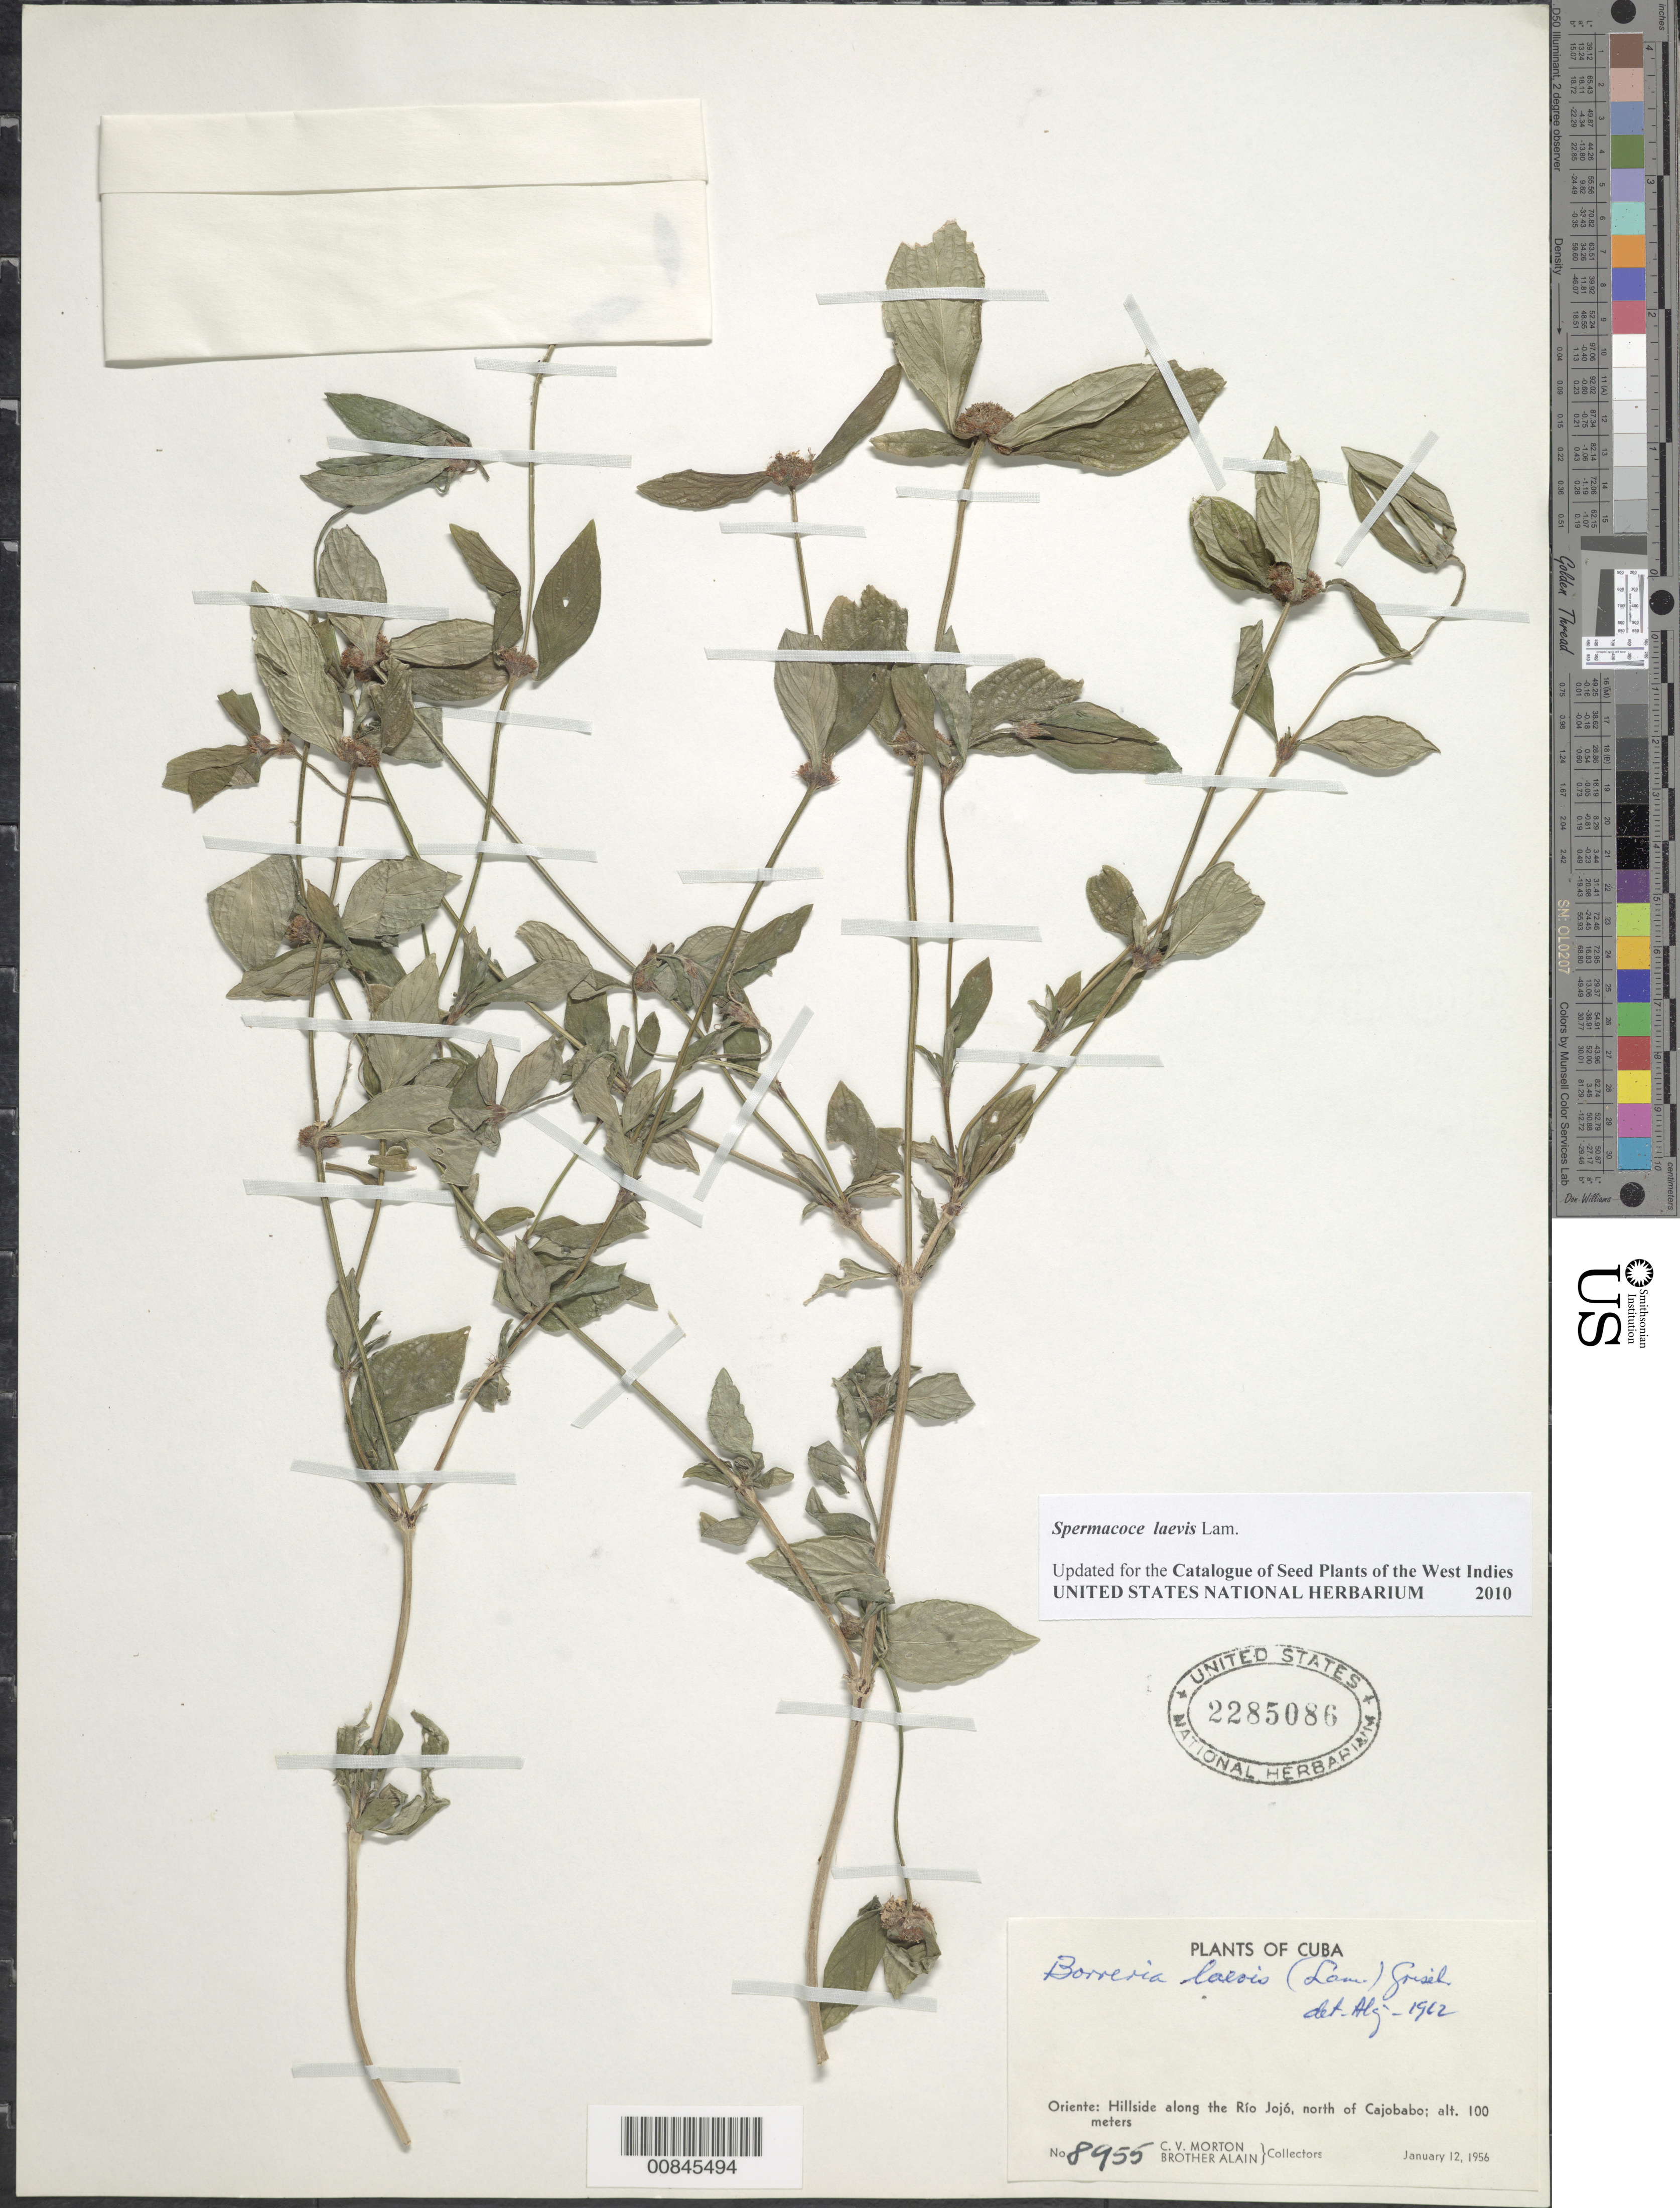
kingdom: Plantae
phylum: Tracheophyta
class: Magnoliopsida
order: Gentianales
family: Rubiaceae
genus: Spermacoce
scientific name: Spermacoce laevis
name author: Lam.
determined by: Liogier, Alain H.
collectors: C. V. Morton & A. H. Liogier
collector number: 8955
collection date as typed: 12 Jan 1956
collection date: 1956-01-12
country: Cuba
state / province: Oriente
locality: Hillside along the Río Jojó, north of Cajobabo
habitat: Hillside along river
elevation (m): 100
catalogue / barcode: US 2285086